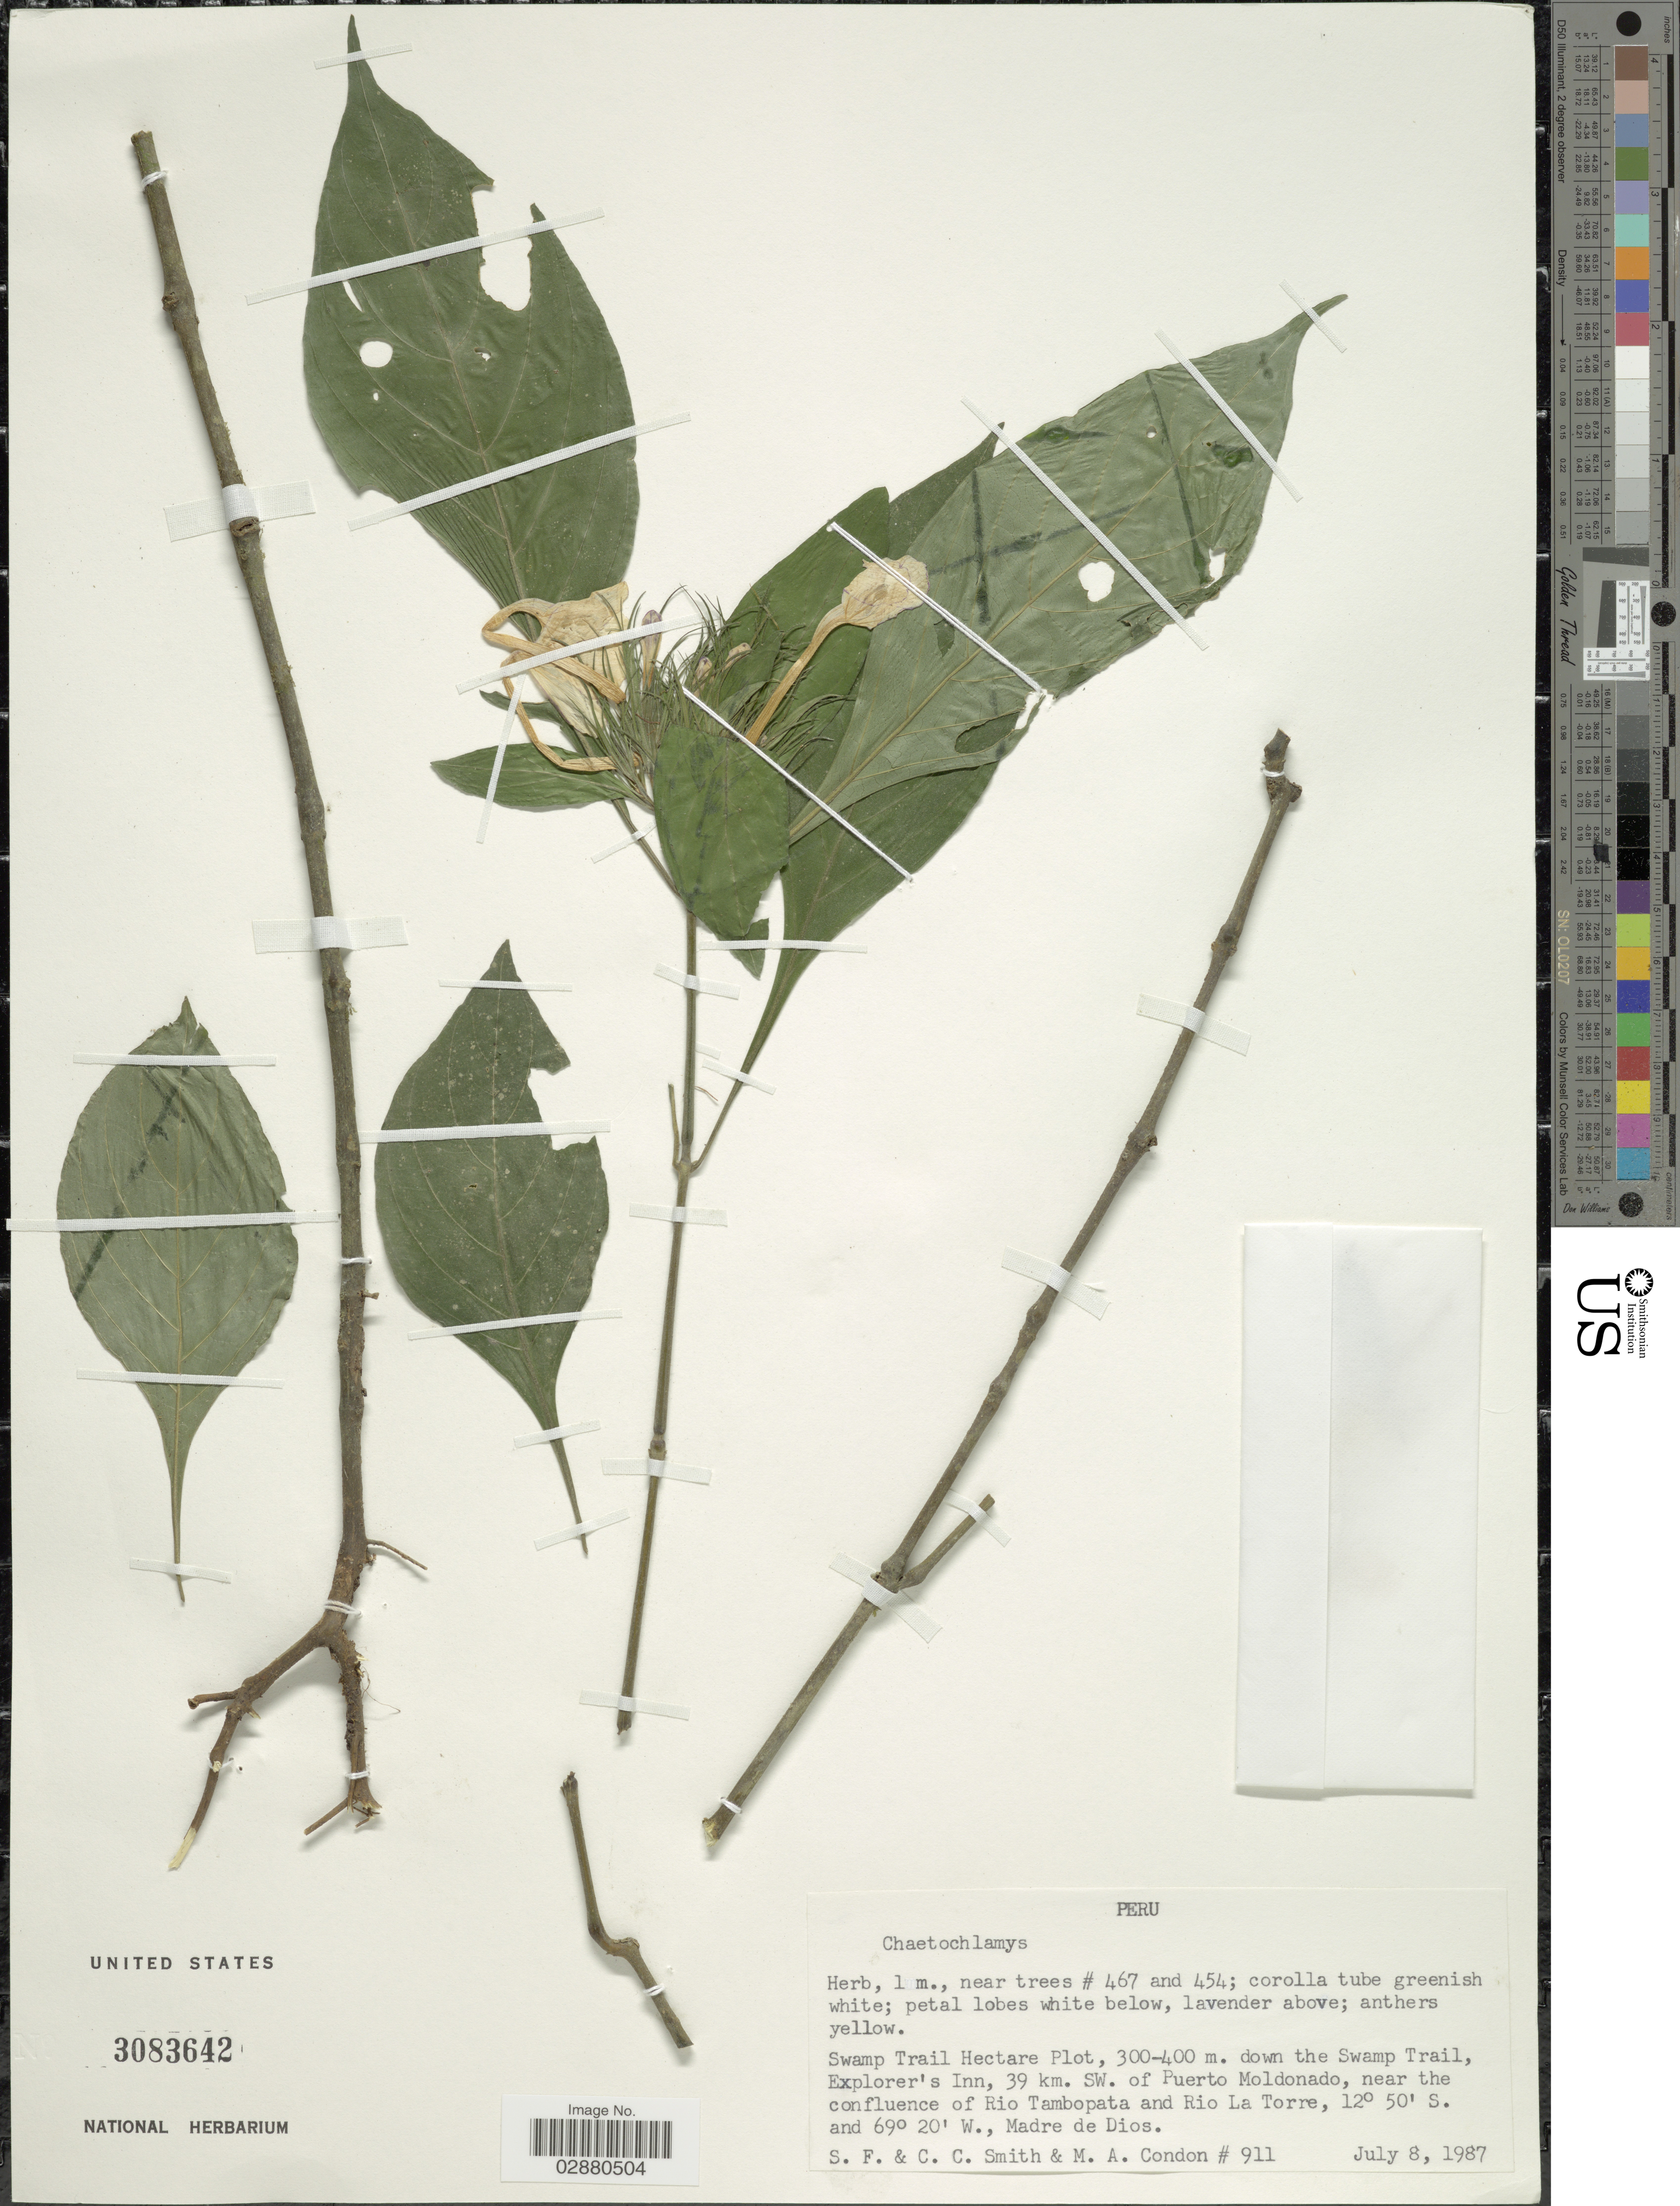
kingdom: Plantae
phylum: Tracheophyta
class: Magnoliopsida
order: Lamiales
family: Acanthaceae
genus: Justicia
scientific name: Justicia riedeliana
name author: (Nees) V.A.W. Graham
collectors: S.F. Smith, C. C. Smith & M. Condon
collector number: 911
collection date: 1987-07-08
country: Peru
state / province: Madre de Dios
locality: Swamp Trail Hectare Plot, 300-400 m. down the Swamp Trail, Explorer's Inn, 39 km. SW. of Puerto Moldonado, near the confluence of Rio Tambopata and Rio La Torre.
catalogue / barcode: US 3083642